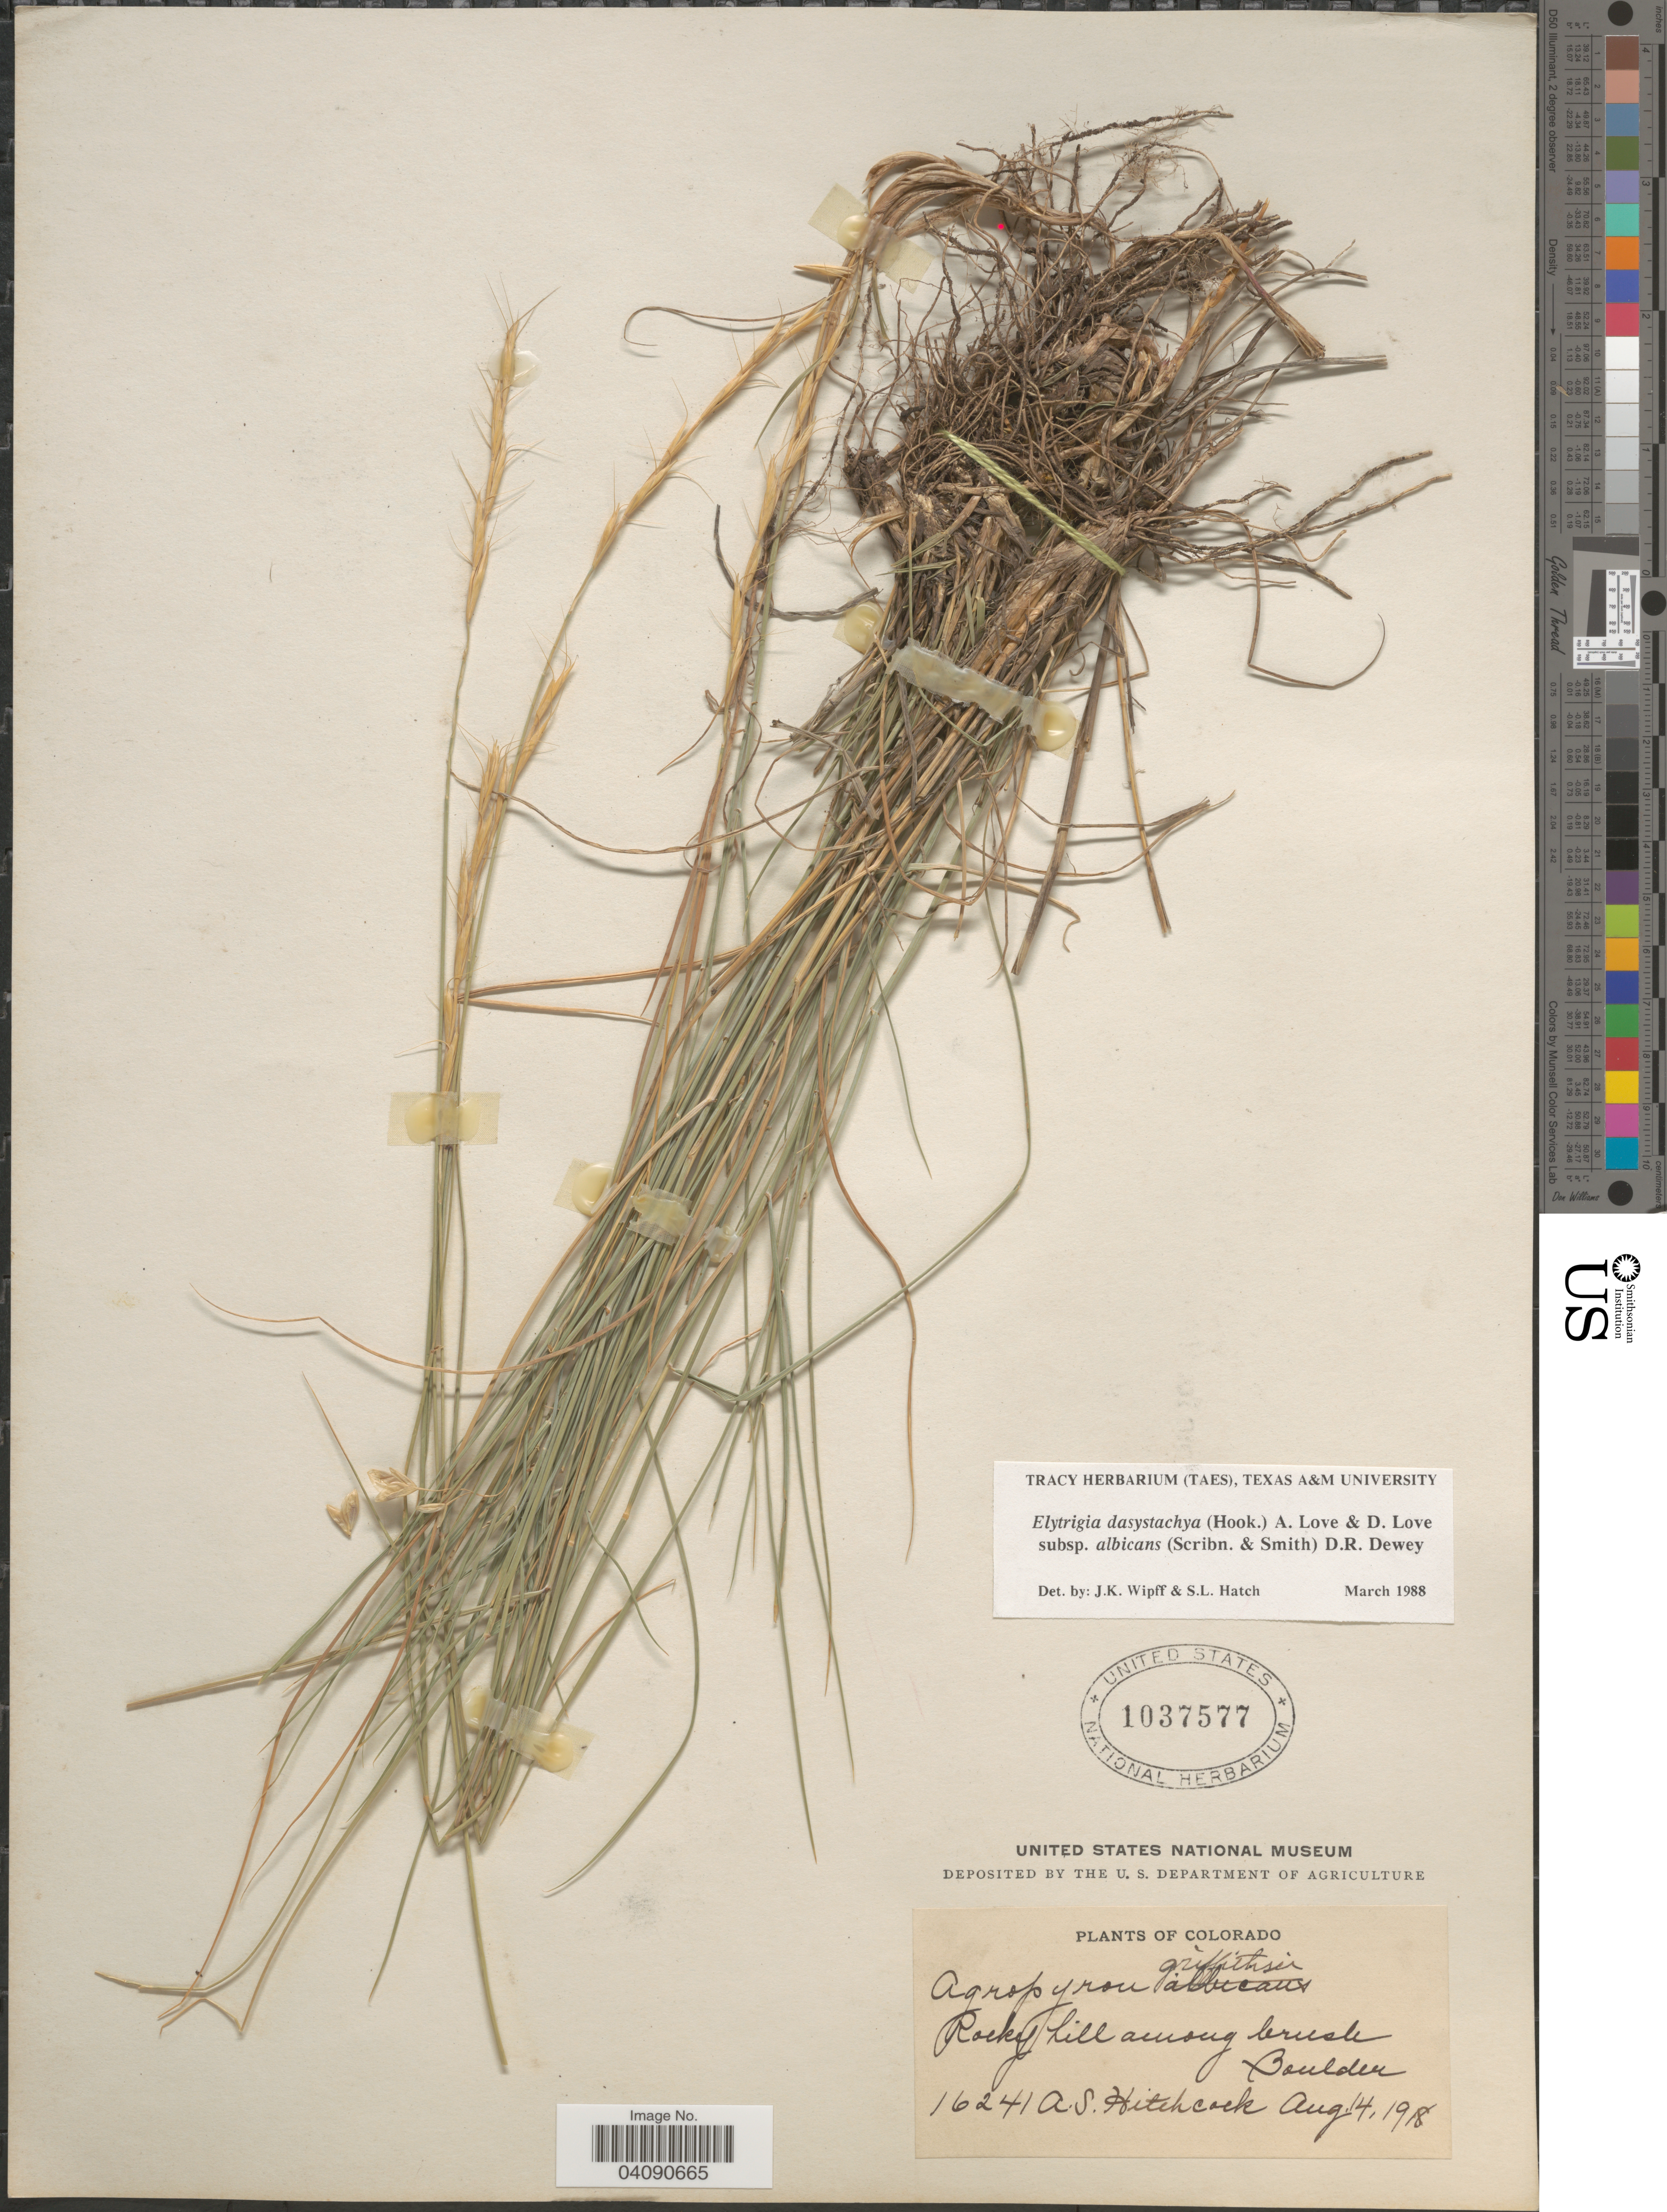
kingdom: Plantae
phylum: Tracheophyta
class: Liliopsida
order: Poales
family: Poaceae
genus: Elymus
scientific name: Elymus albicans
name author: (Scribn. & J.G. Sm.) Á. Löve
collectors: A. S. Hitchcock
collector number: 16241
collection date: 1918-08-14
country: United States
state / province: Colorado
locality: Rocky hill among brush. Boulder.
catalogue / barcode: US 1037577